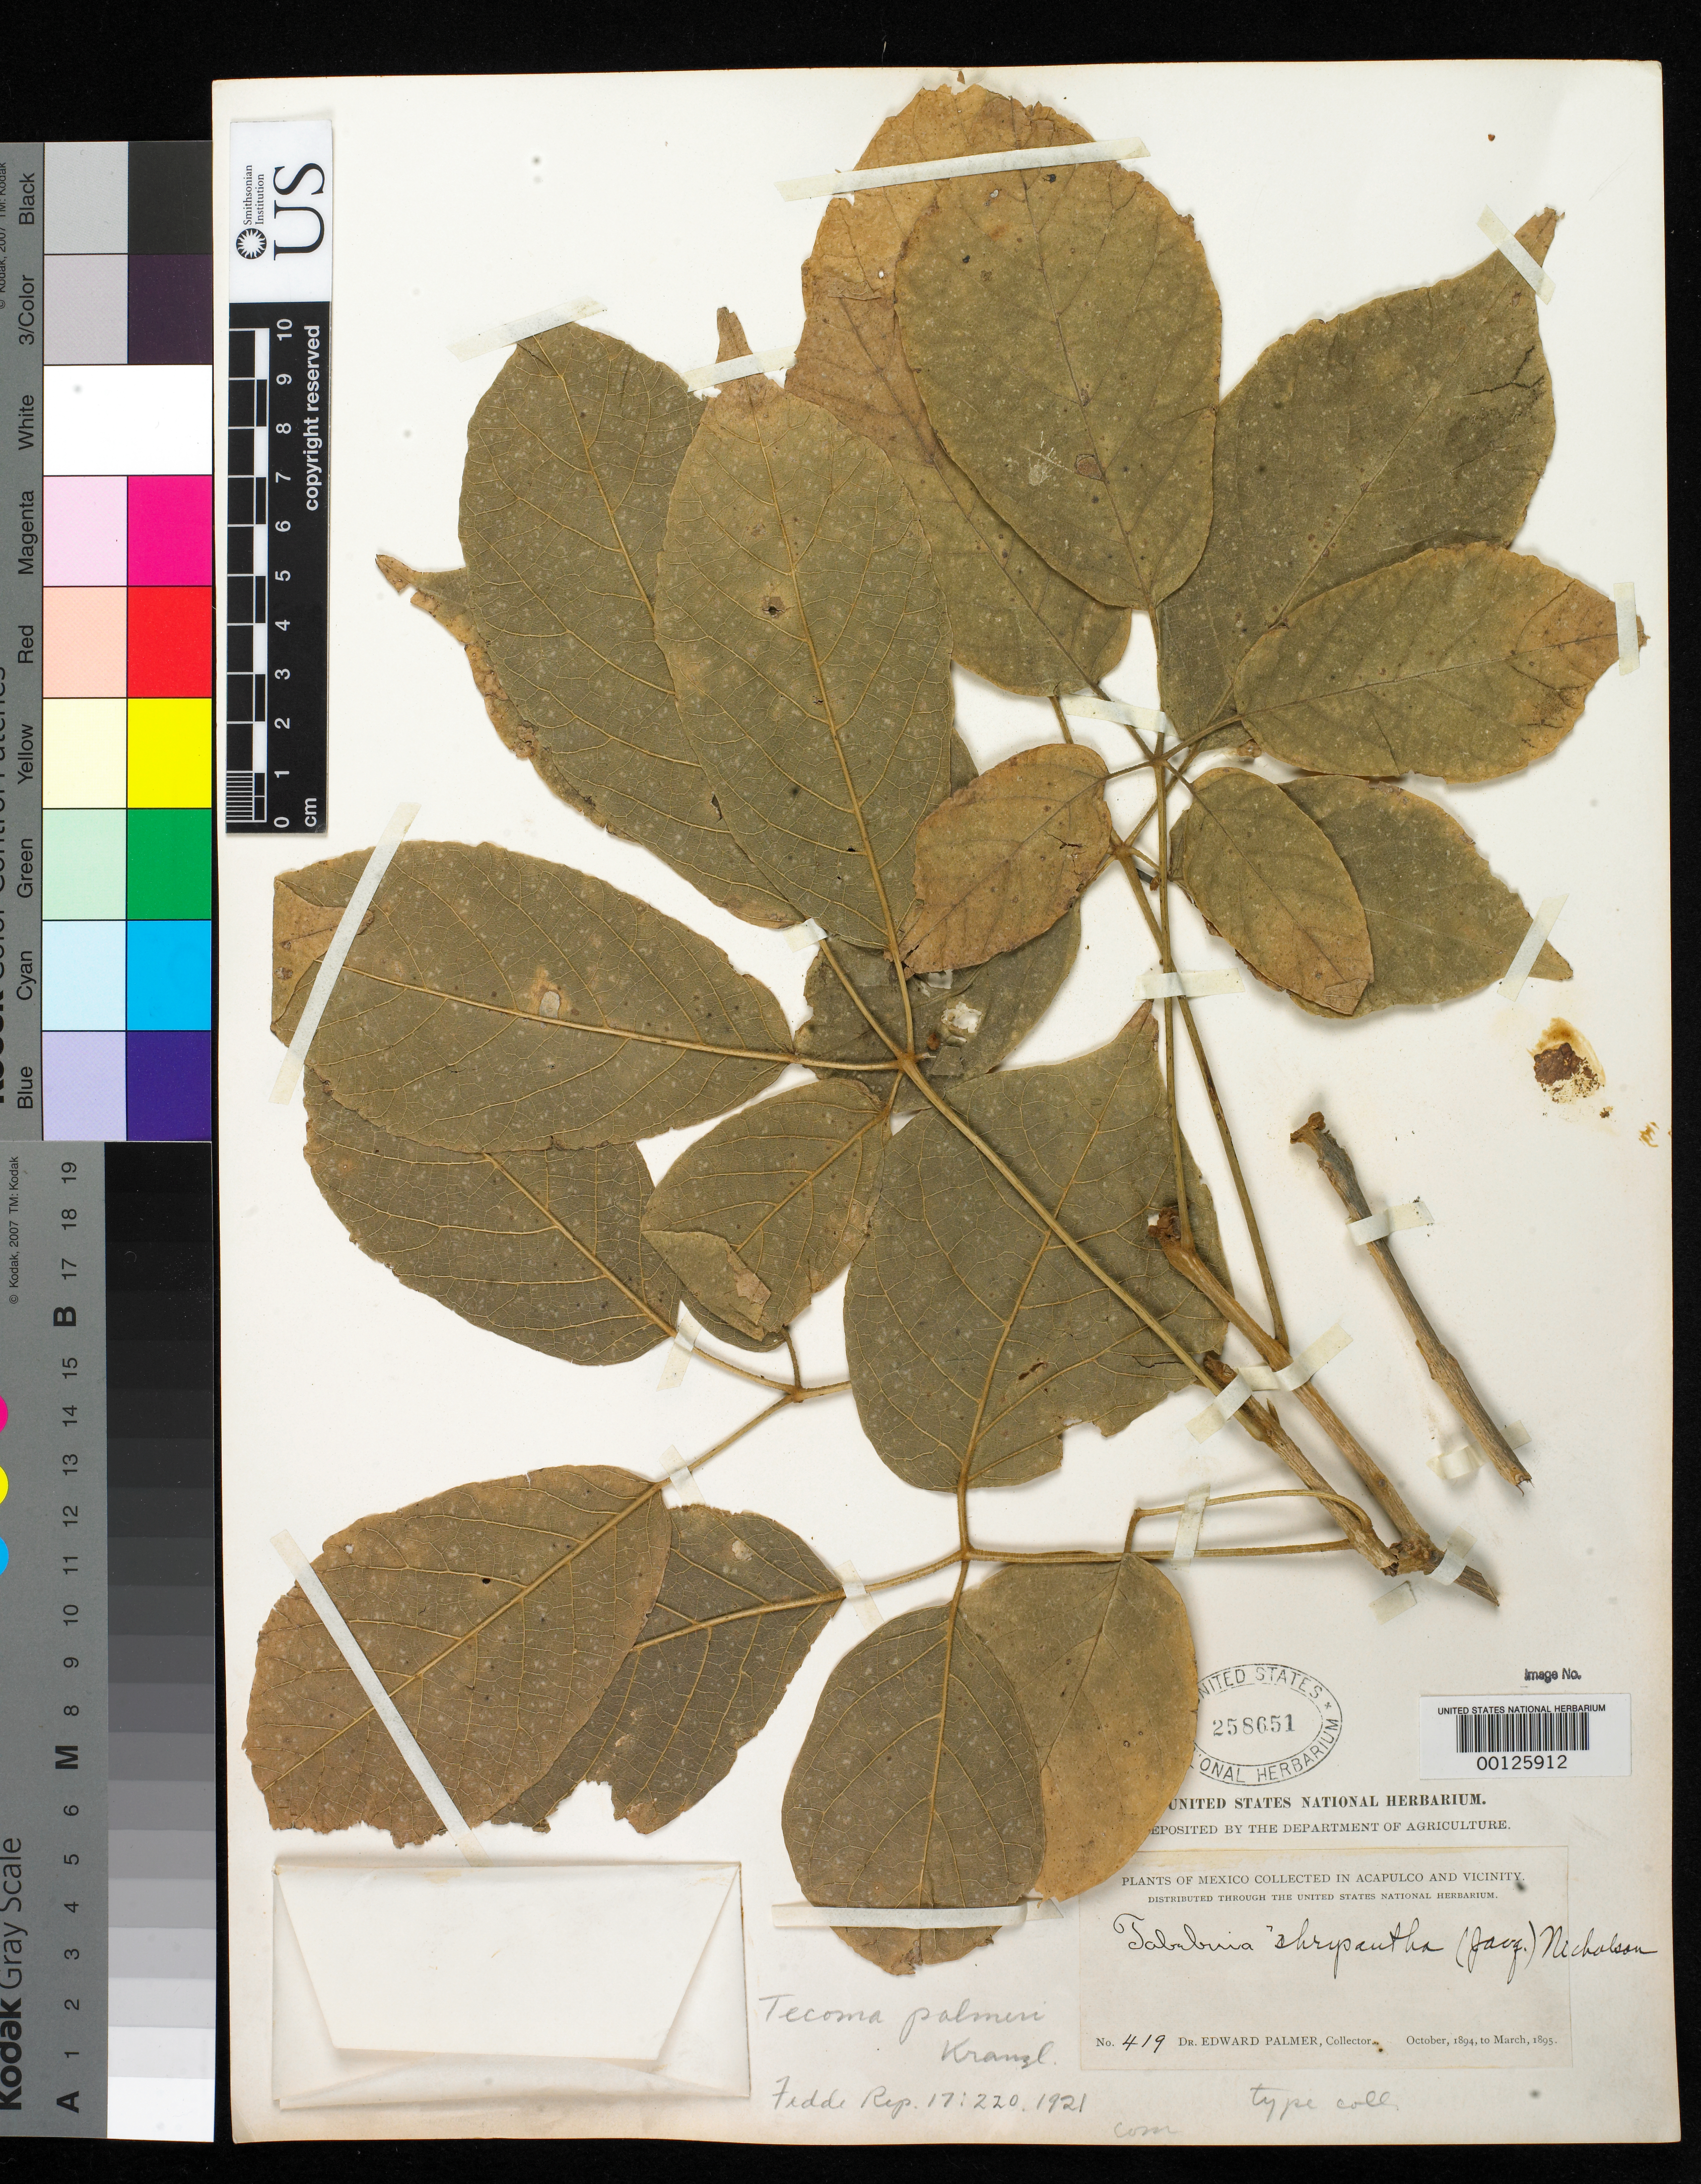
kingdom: Plantae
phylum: Tracheophyta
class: Magnoliopsida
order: Lamiales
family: Bignoniaceae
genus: Tecoma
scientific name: Tecoma palmeri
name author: Kraenzl.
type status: Isosyntype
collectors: E. Palmer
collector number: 419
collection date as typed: Oct 1894 to -- Mar 1895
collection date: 1894-10/1895-03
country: Mexico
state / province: Guerrero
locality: Near Acapulco.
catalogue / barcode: US 258651